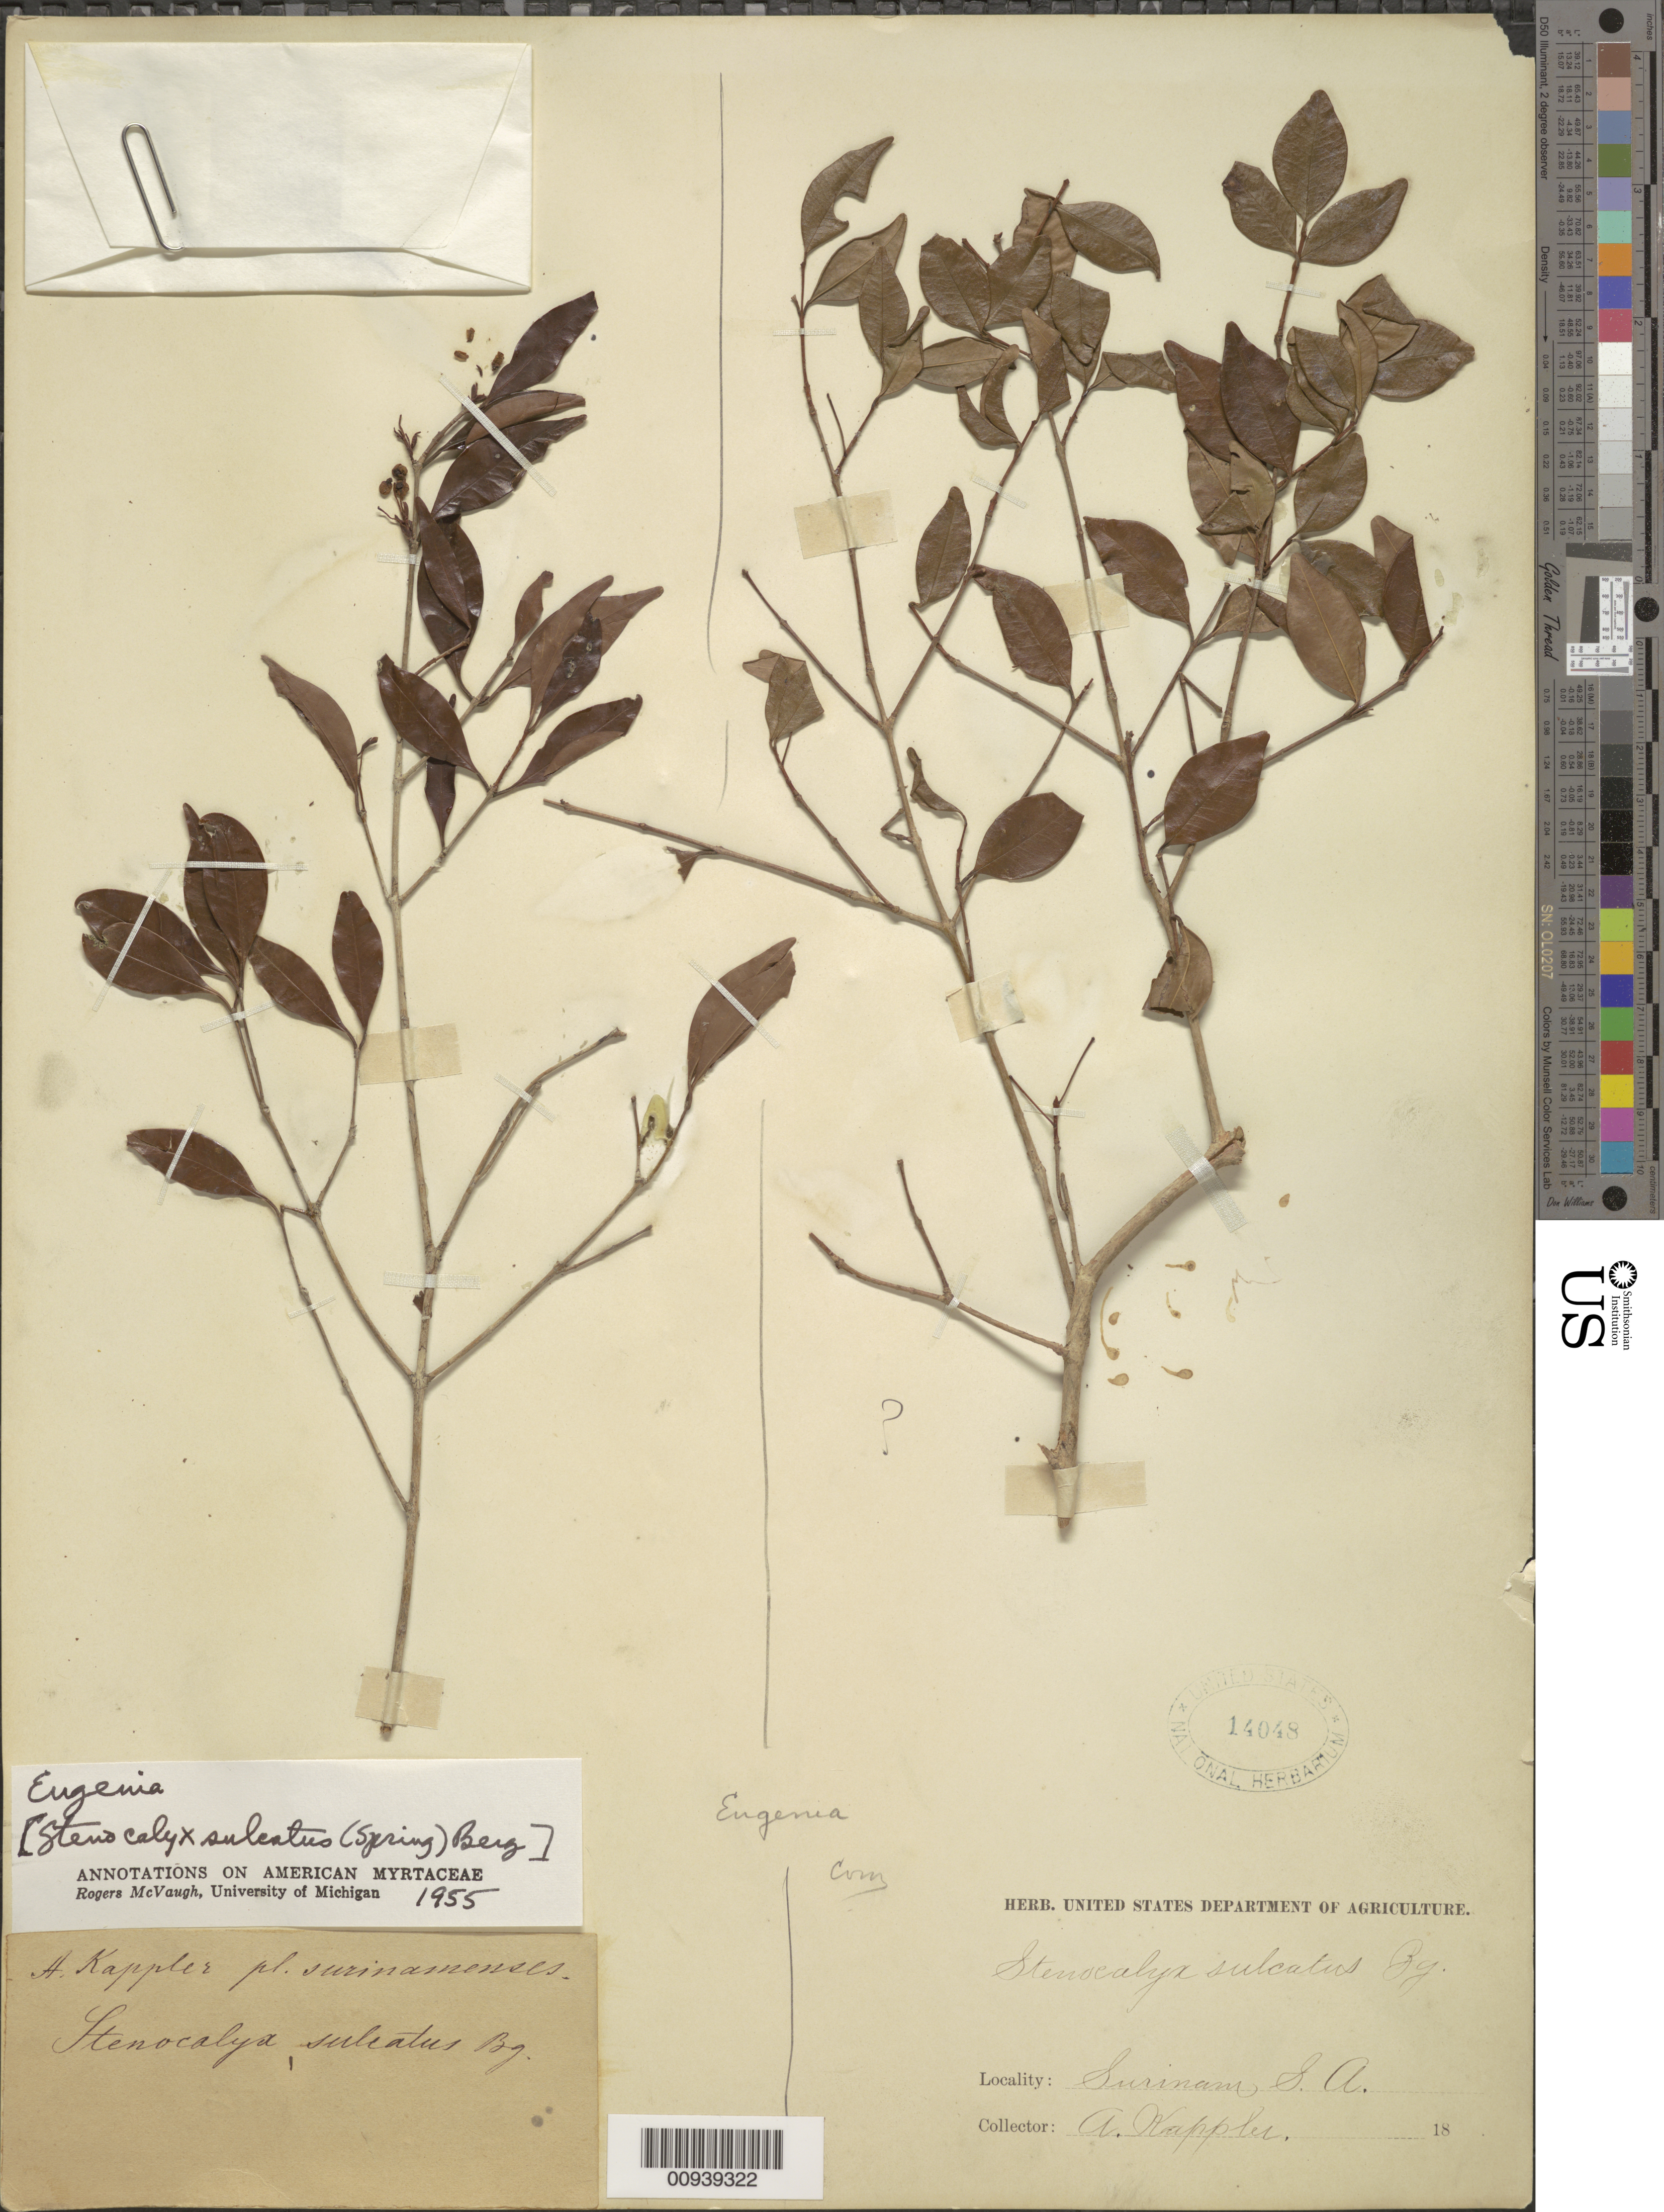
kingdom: Plantae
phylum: Tracheophyta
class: Magnoliopsida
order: Myrtales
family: Myrtaceae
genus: Eugenia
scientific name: Eugenia sp.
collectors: A. Kappler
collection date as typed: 18--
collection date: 1800/1899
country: Suriname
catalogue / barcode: US 14048